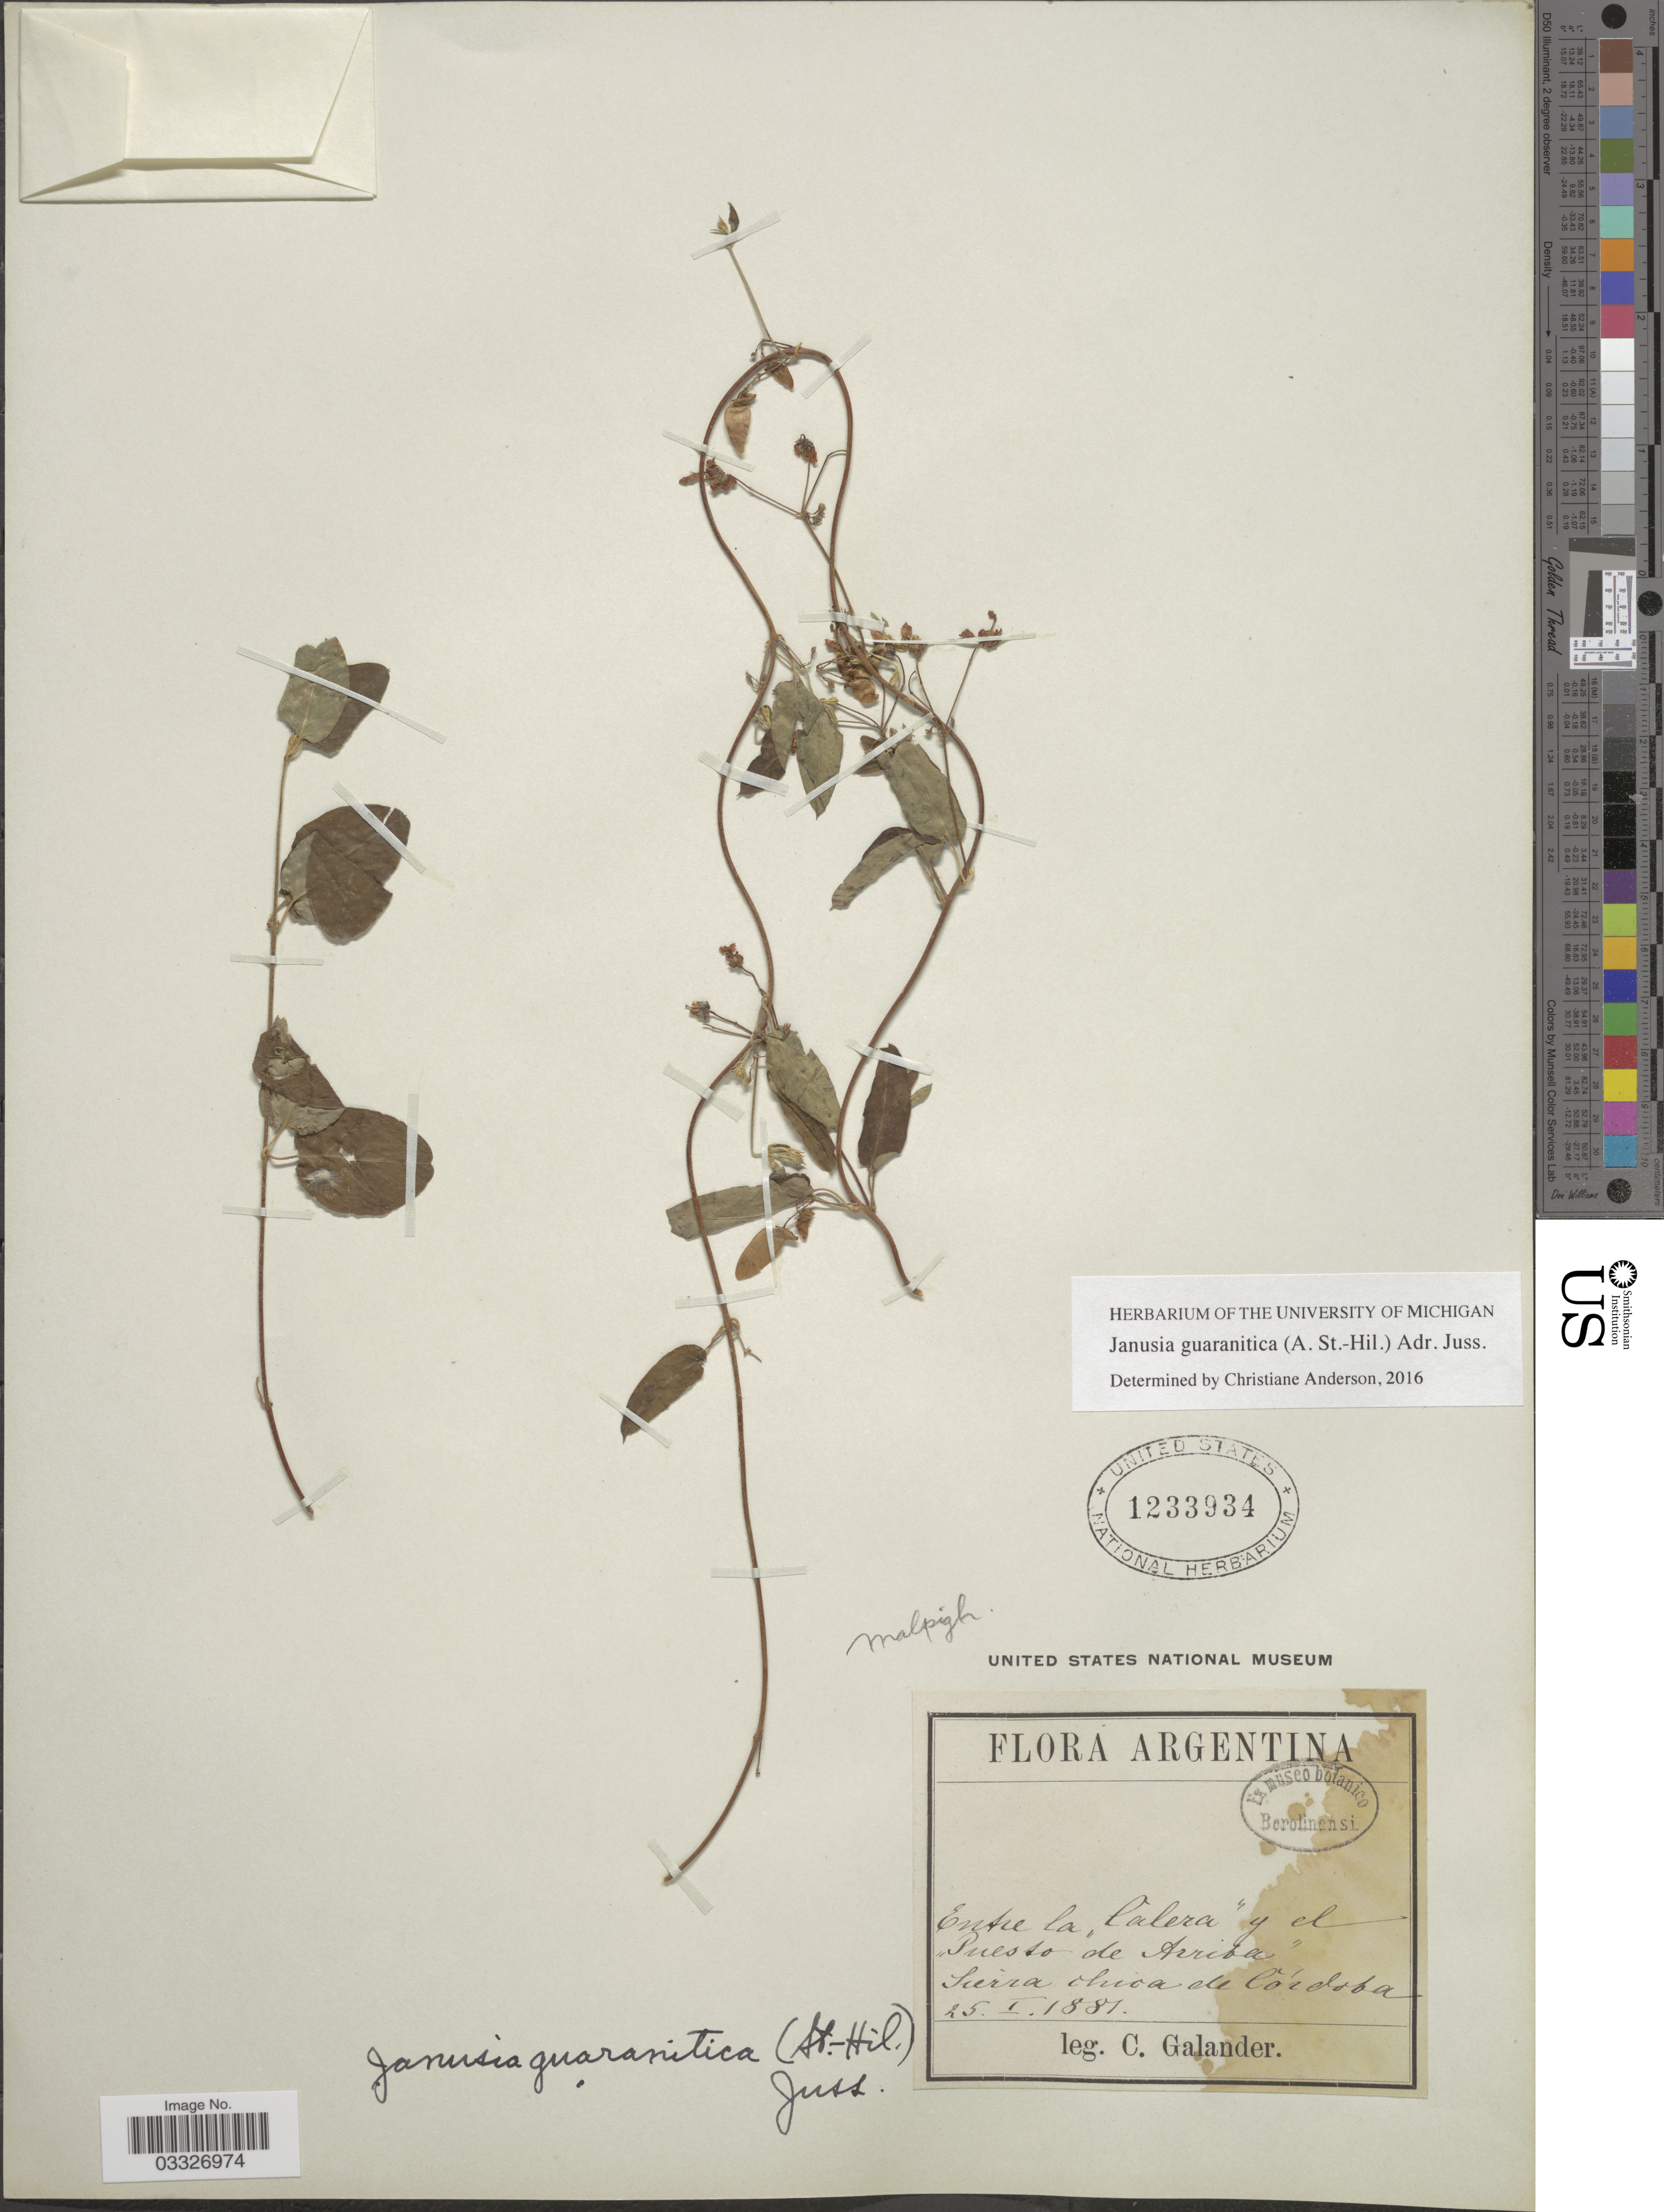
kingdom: Plantae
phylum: Tracheophyta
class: Magnoliopsida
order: Malpighiales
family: Malpighiaceae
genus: Janusia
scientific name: Janusia guaranitica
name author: (A. St.-Hil.) A. Juss.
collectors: C. Galander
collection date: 1881-01-25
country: Argentina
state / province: Cordoba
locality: Entre la "Calera" y el "Puesto de Arriba". Sierra chica de Córdoba.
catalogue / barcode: US 1233934